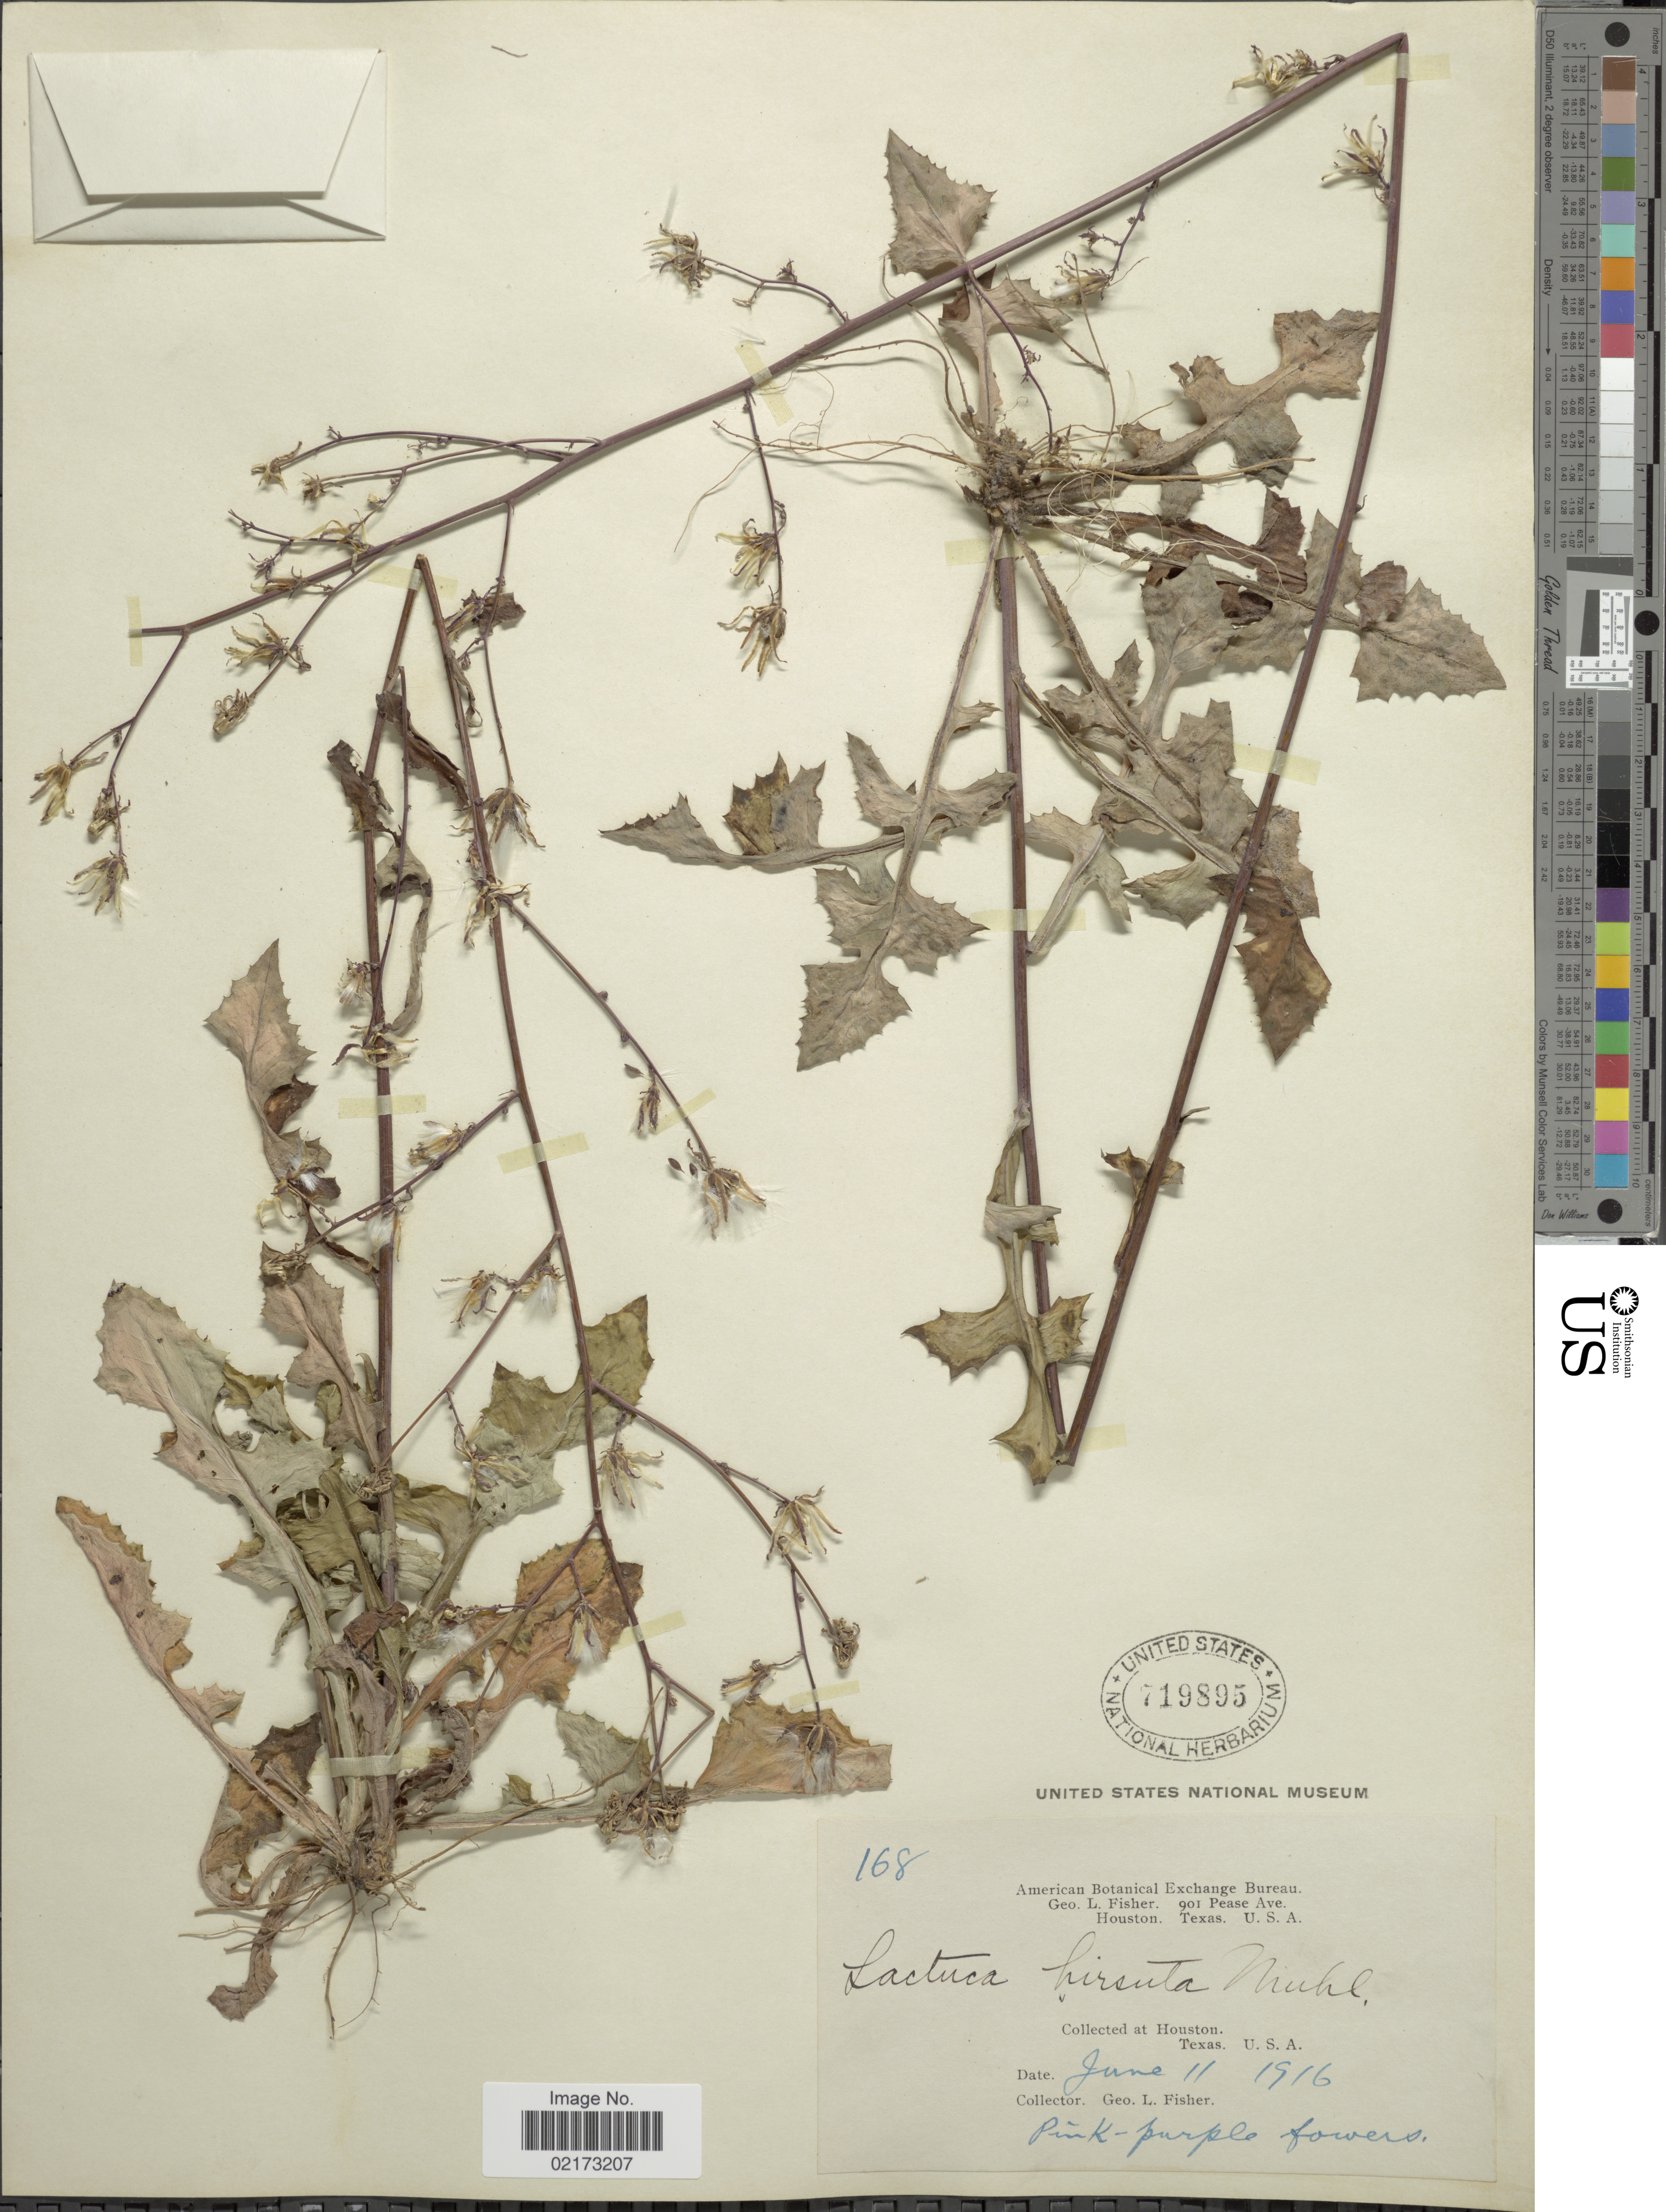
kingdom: Plantae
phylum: Tracheophyta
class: Magnoliopsida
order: Asterales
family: Asteraceae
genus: Lactuca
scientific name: Lactuca hirsuta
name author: Muhl. ex Nutt.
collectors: G. L. Fisher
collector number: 168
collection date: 1916-06-11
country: United States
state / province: Texas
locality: Houston, U.S.A.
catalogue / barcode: US 719895